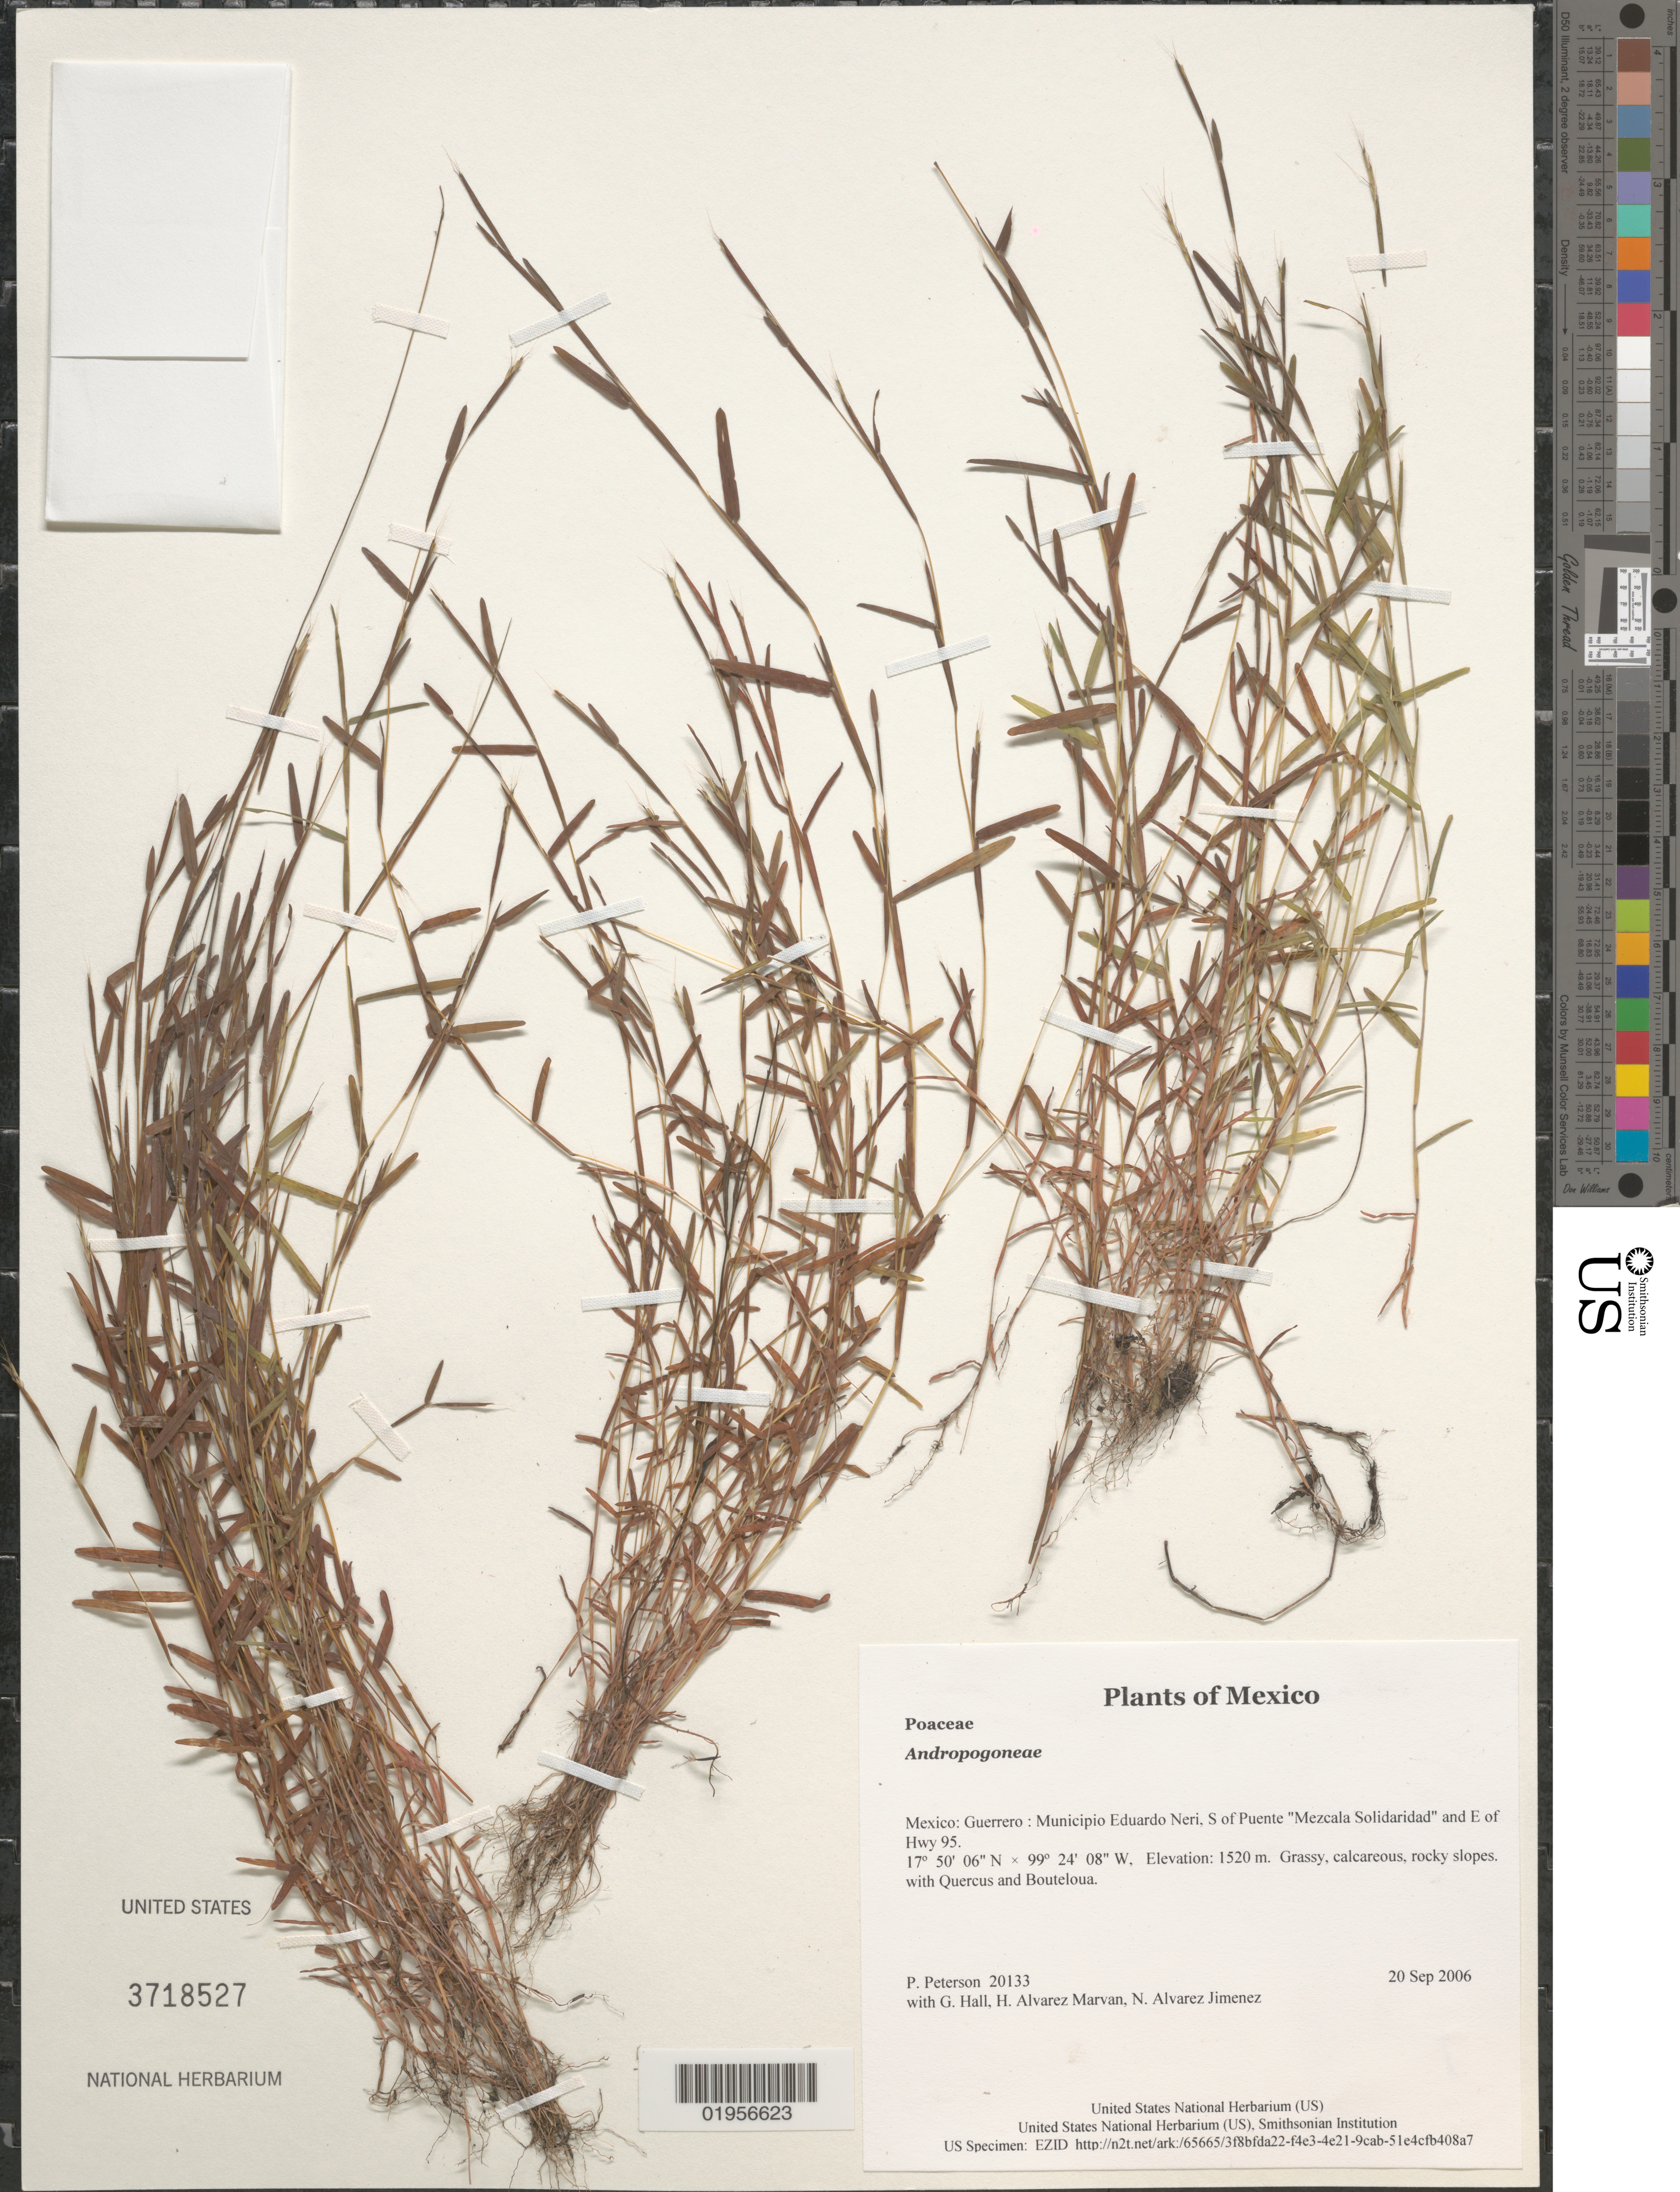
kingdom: Plantae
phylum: Tracheophyta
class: Liliopsida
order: Poales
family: Poaceae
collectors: P. M. Peterson, G. Hall, H. Alvarez Marvan & N. Alvarez Jimenez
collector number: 20133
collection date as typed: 20 Sep 2006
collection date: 2006-09-20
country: Mexico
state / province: Guerrero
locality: Municipio Eduardo Neri, S of Puente "Mezcala Solidaridad" and E of Hwy 95.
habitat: Grassy, calcareous, rocky slopes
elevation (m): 1520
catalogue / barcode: US 3718527